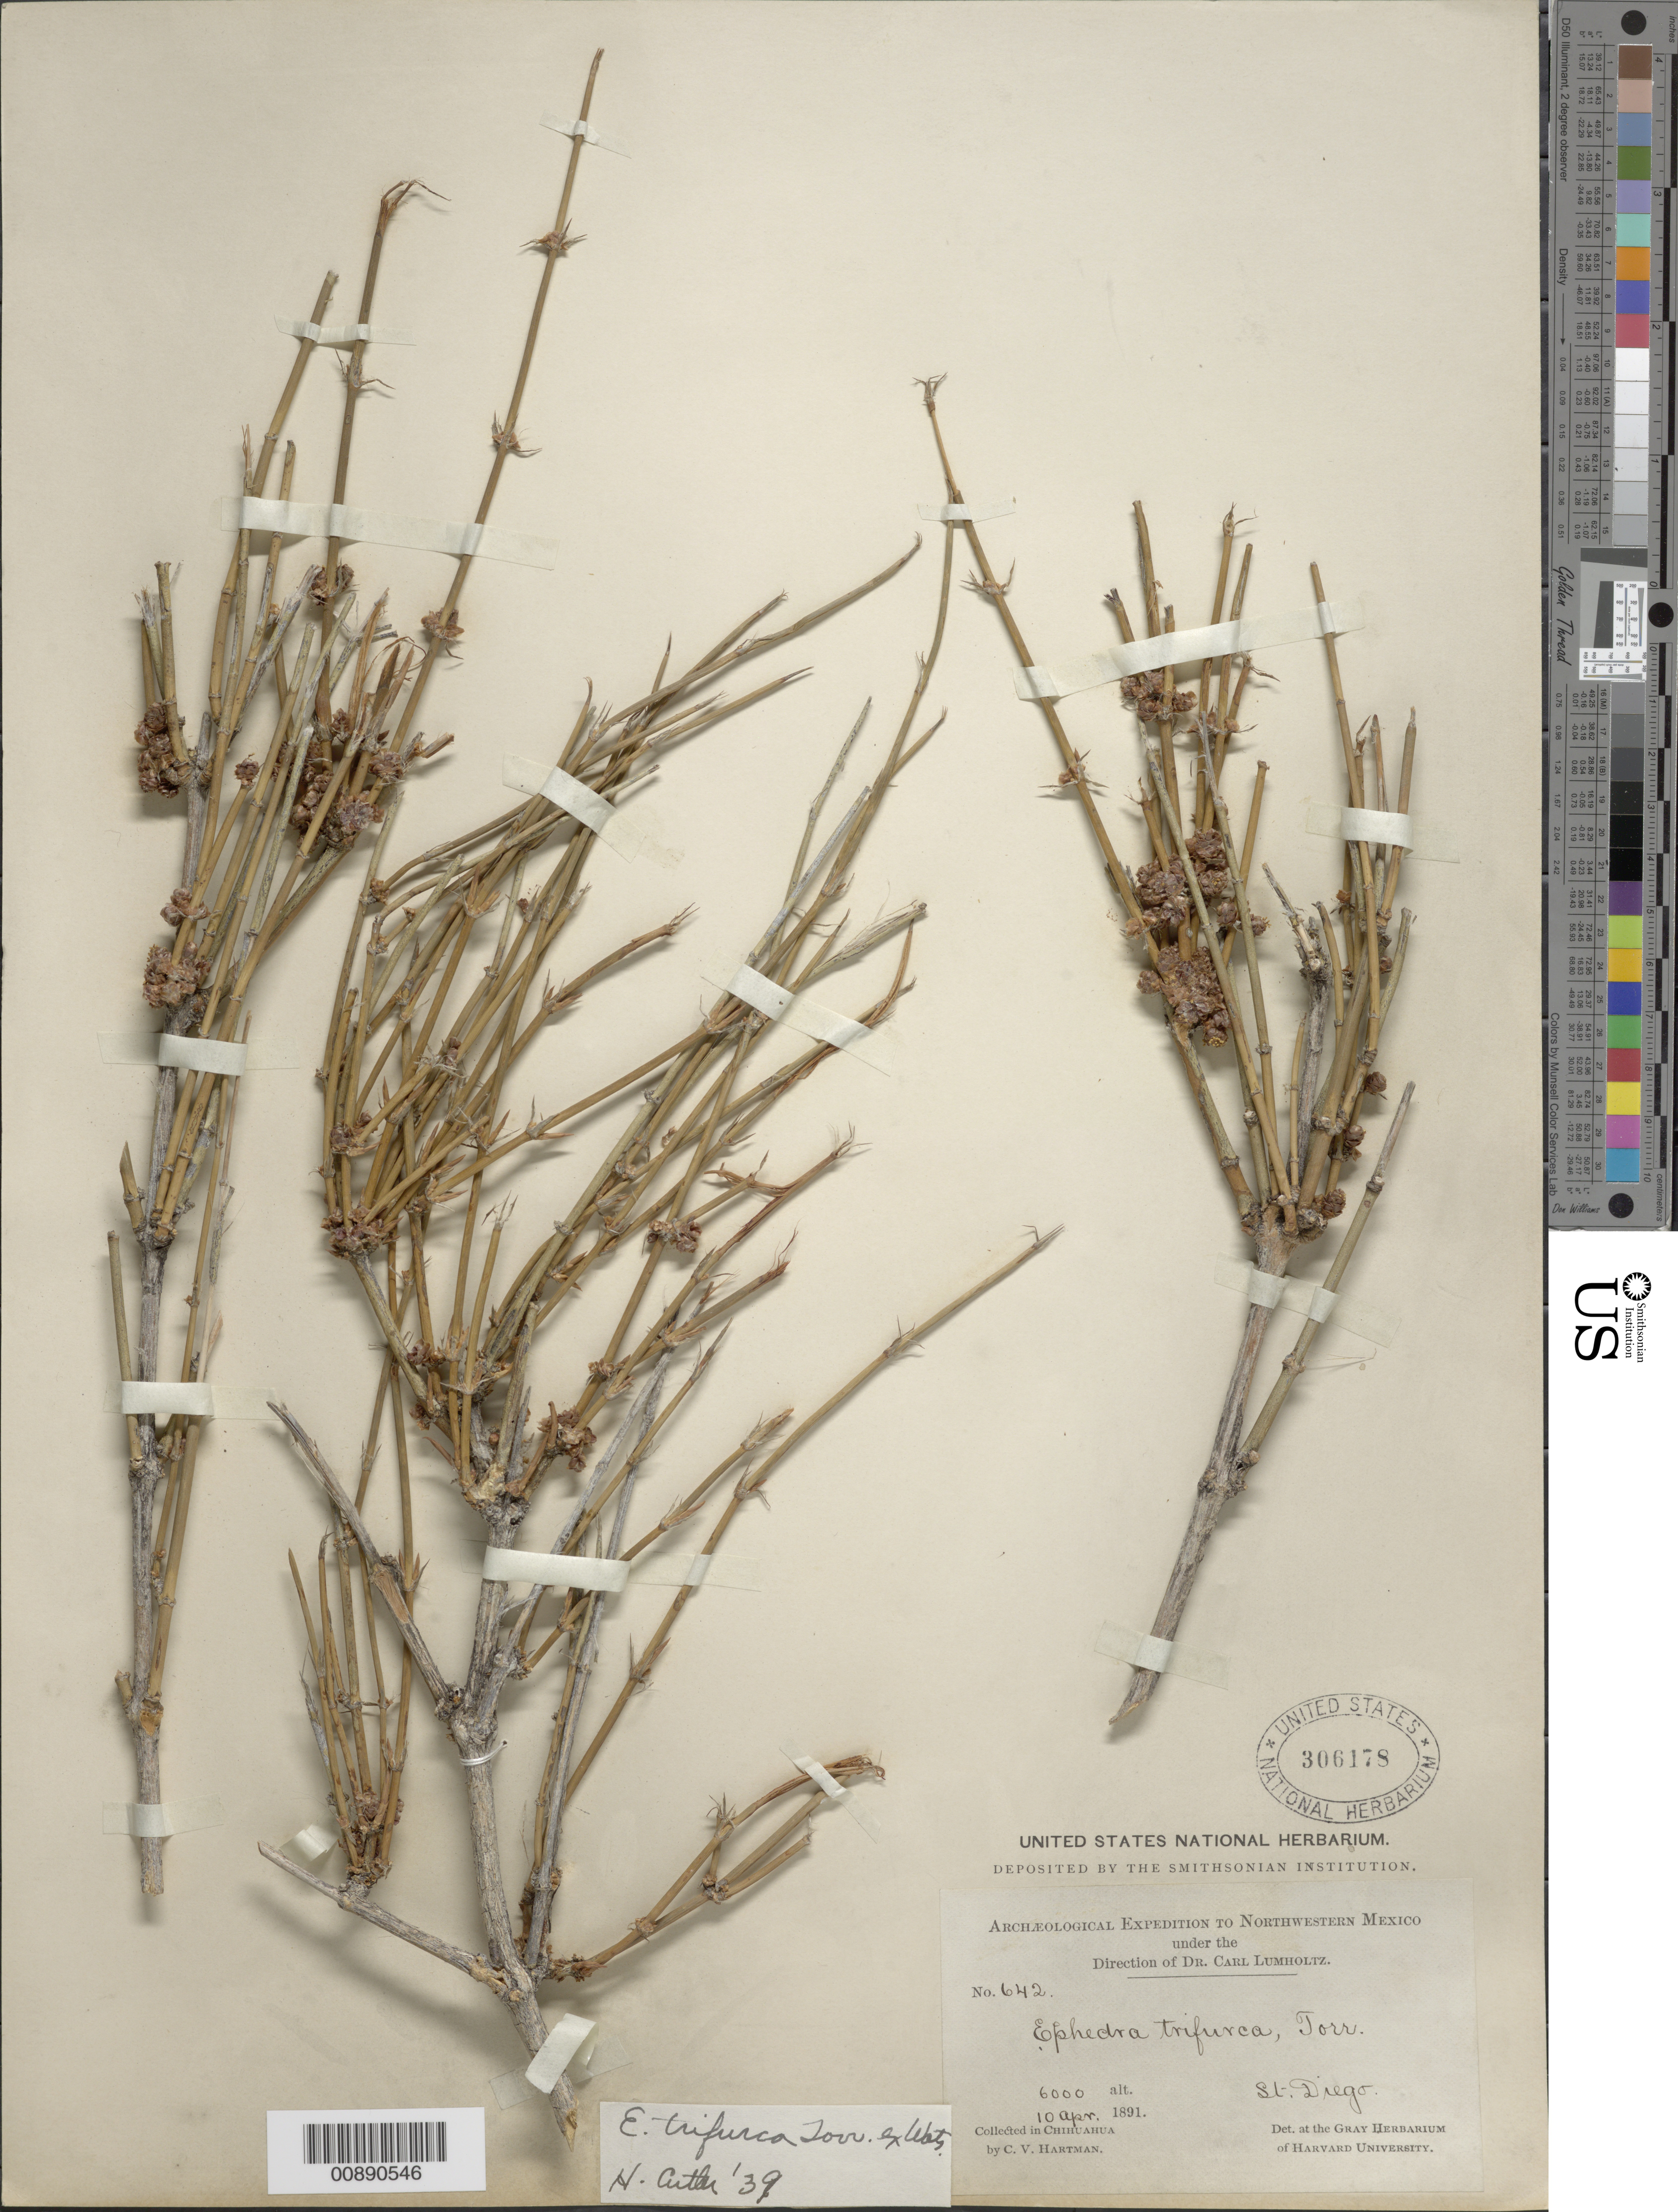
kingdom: Plantae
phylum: Tracheophyta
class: Gnetopsida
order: Ephedrales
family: Ephedraceae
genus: Ephedra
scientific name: Ephedra trifurca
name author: Torr. ex S. Watson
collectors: C. V. Hartman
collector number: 642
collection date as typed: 10 Apr 1891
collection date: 1891-04-10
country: Mexico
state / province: Chihuahua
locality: St. Diego, Chihuahua.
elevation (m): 1829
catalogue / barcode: US 306178